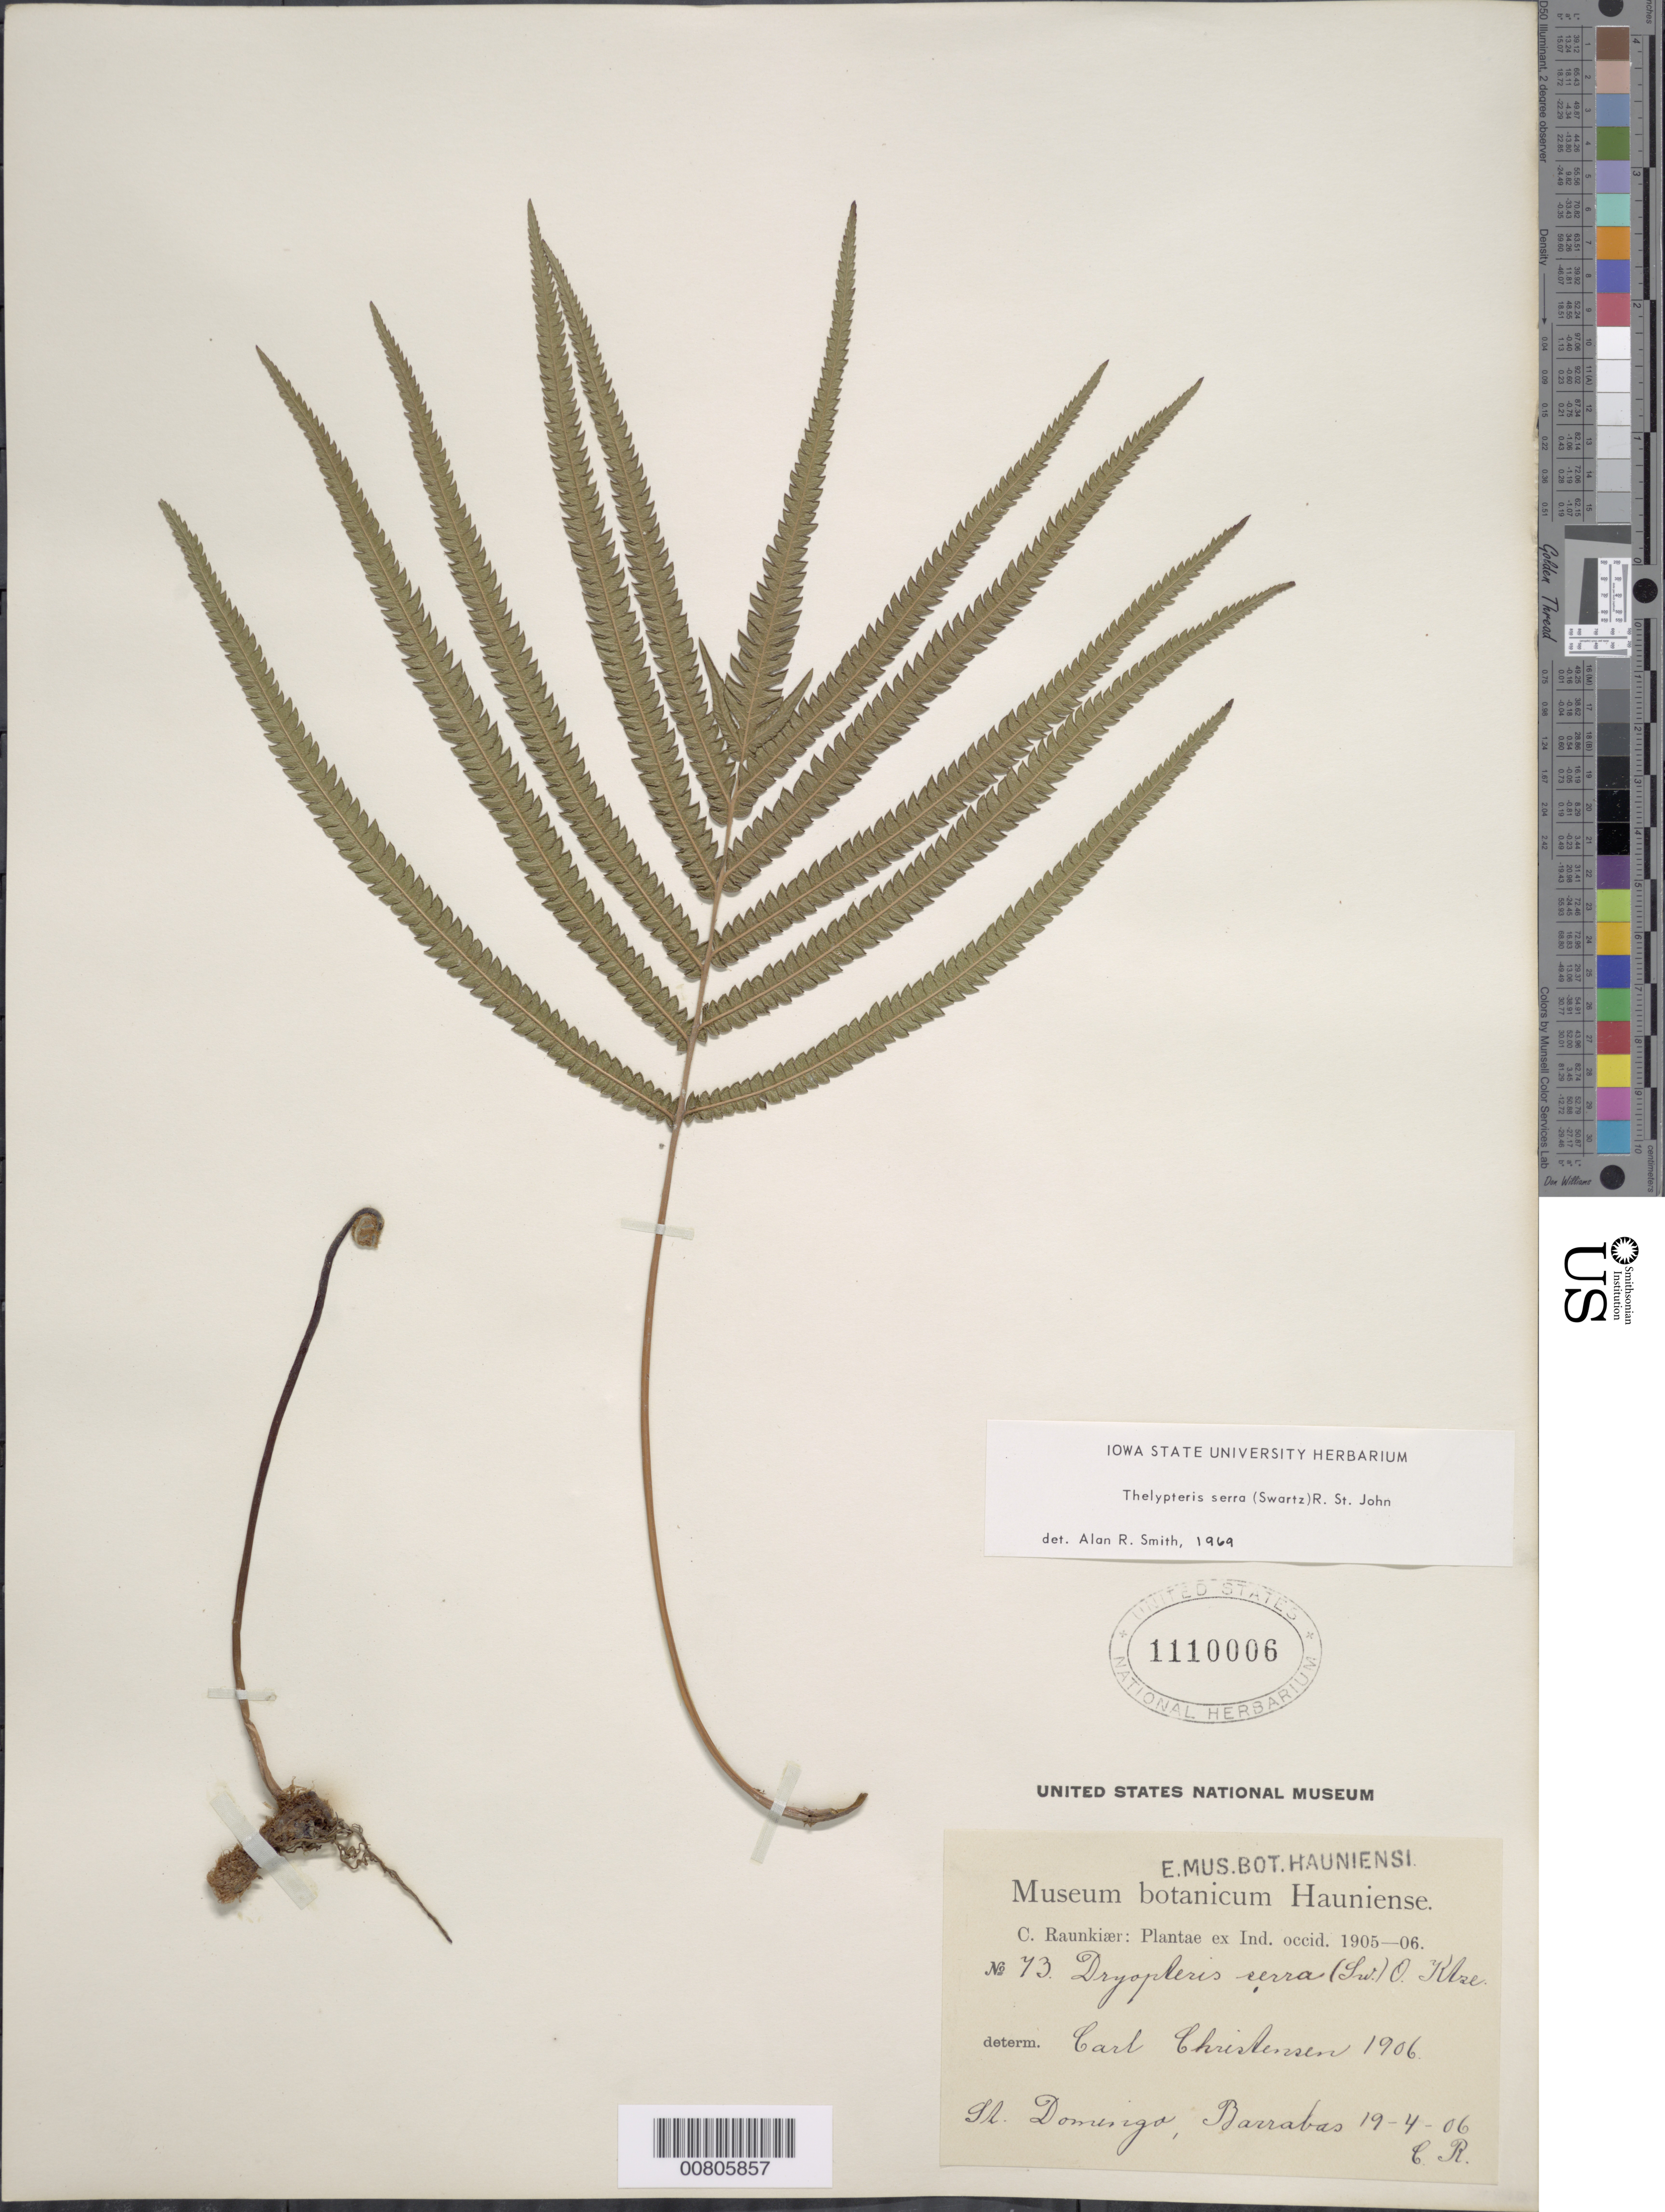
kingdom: Plantae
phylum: Tracheophyta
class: Polypodiopsida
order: Polypodiales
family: Thelypteridaceae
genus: Christella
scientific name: Christella serra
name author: (Sw.) Holttum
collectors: C. C. Raunkiaer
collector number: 73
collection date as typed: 19 Apr 1906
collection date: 1906-04-19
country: Dominican Republic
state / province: Baoruco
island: Hispaniola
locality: Barrabas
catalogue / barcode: US 1110006